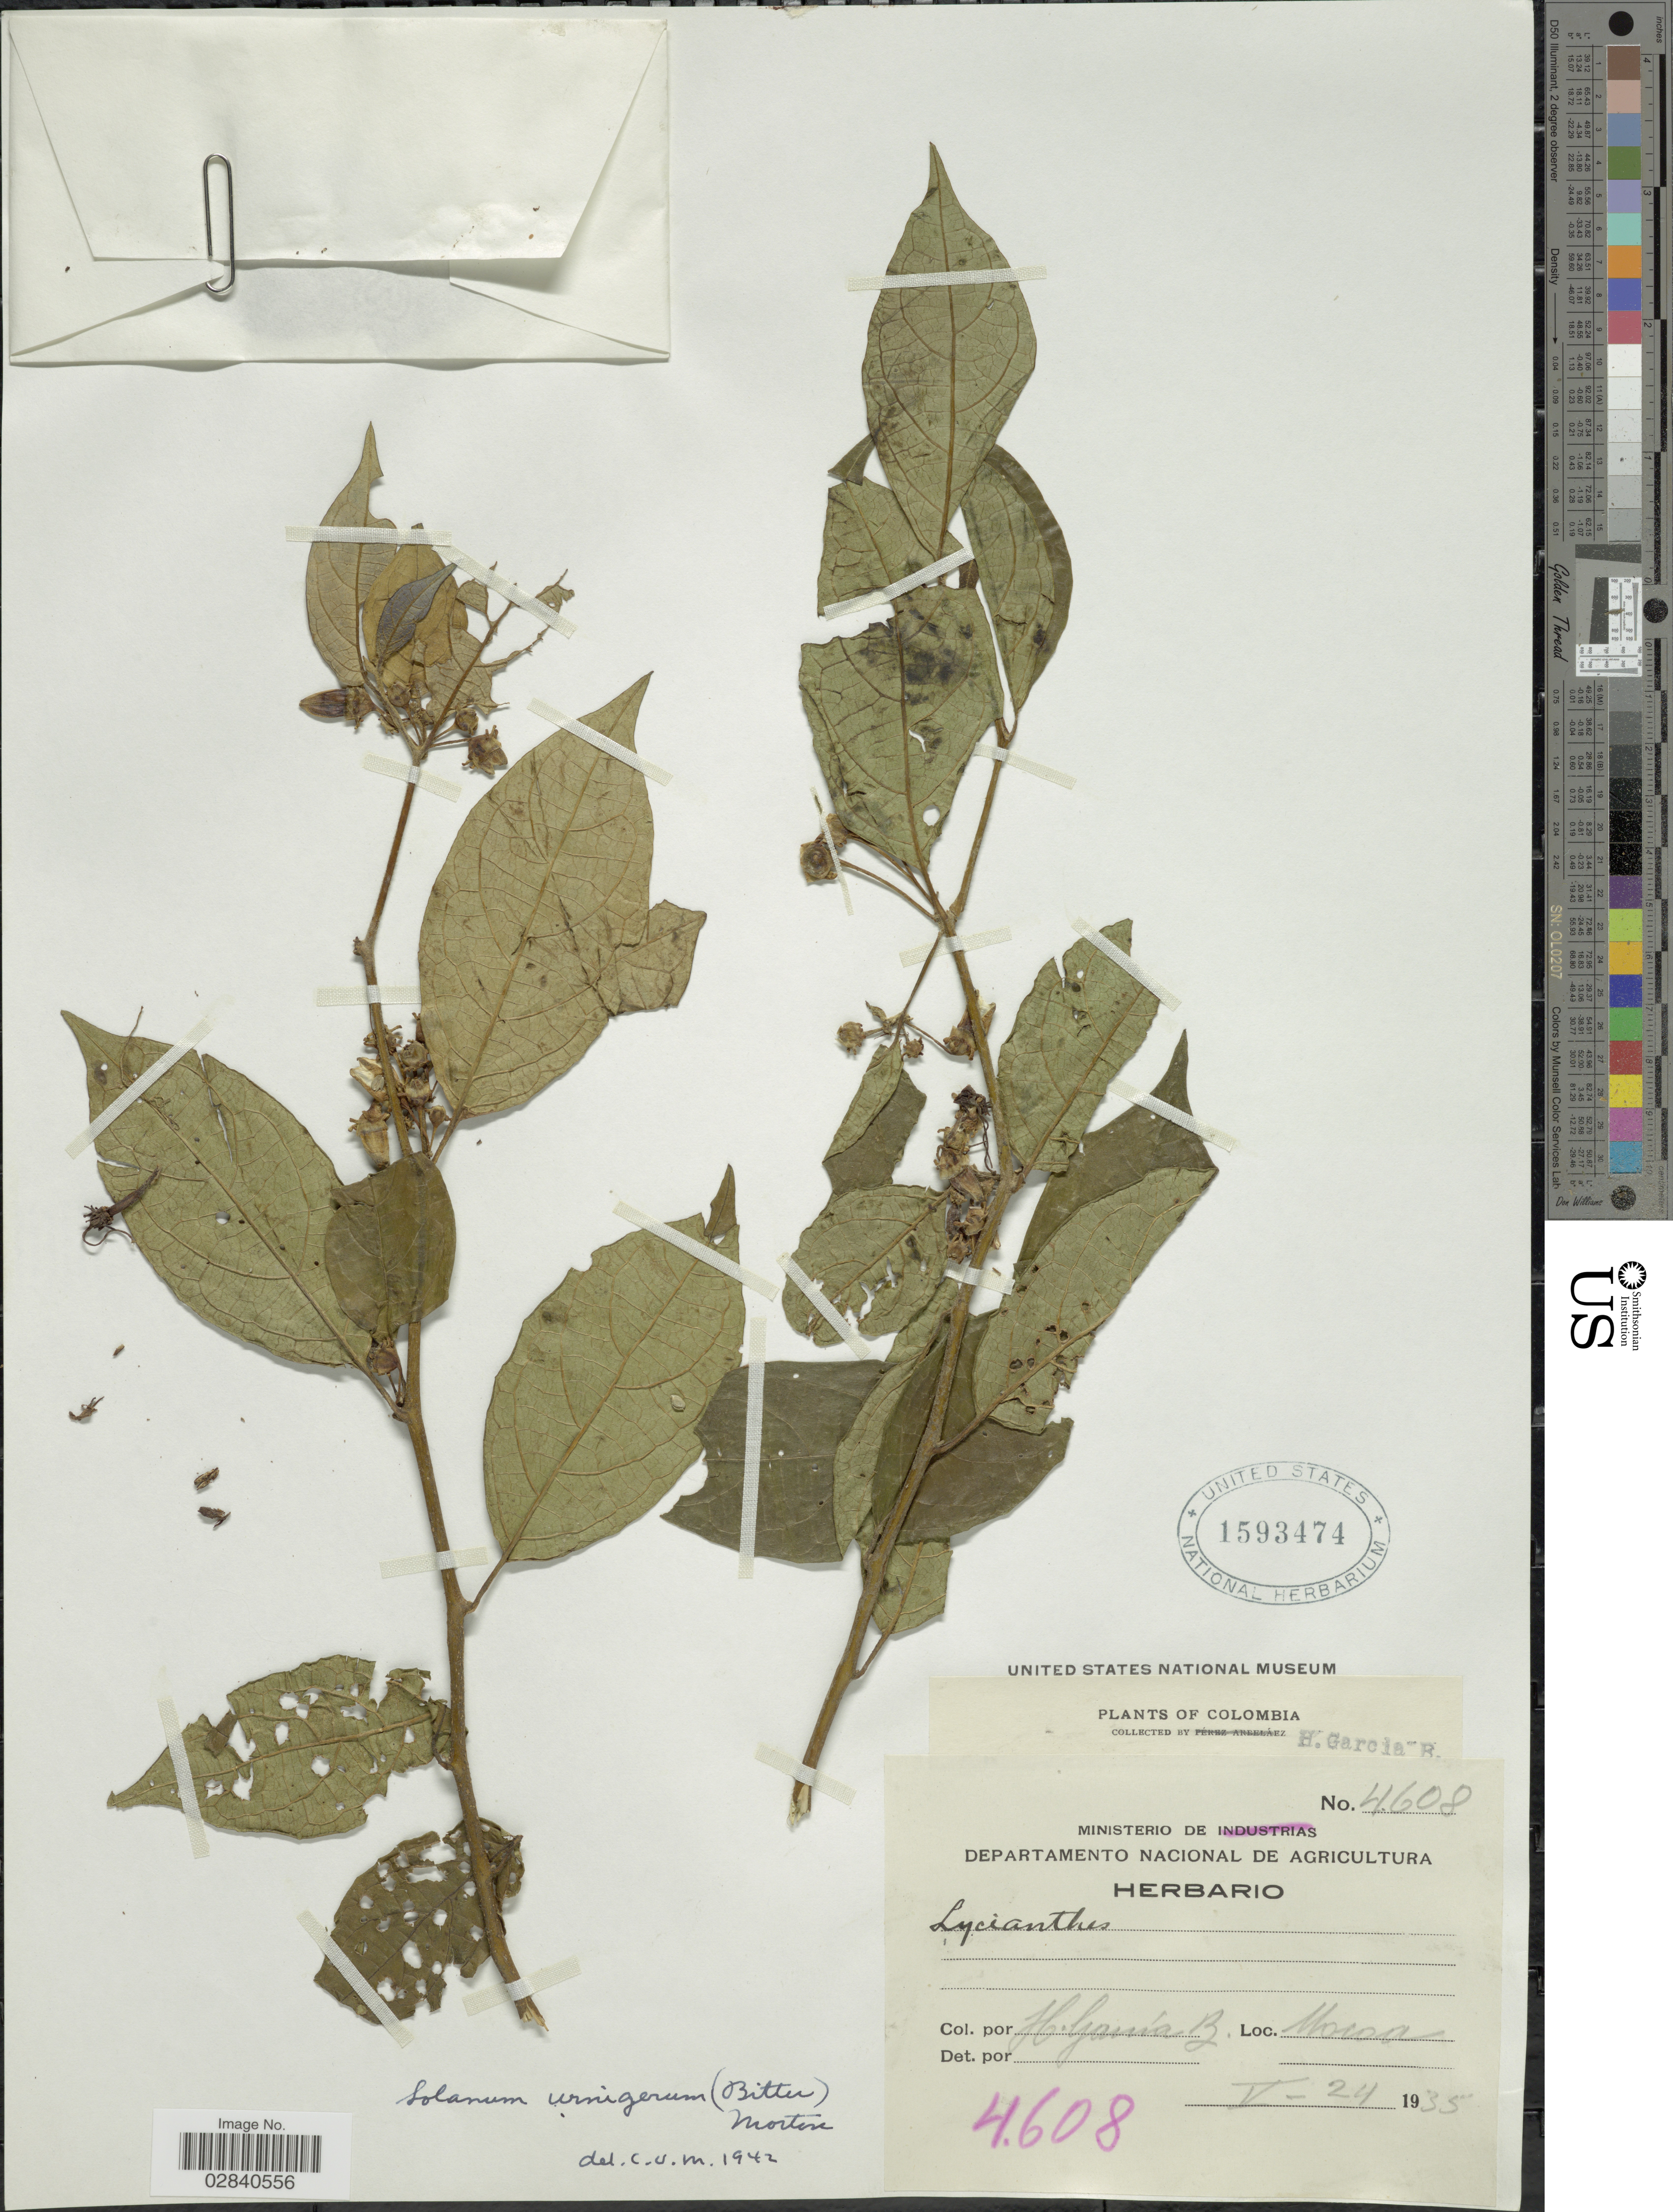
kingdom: Plantae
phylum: Tracheophyta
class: Magnoliopsida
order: Solanales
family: Solanaceae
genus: Lycianthes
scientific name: Lycianthes urnigera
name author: Bitter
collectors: H. García Barriga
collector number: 4608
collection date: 1935-05-24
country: Colombia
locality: Mocoa.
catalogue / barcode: US 1593474